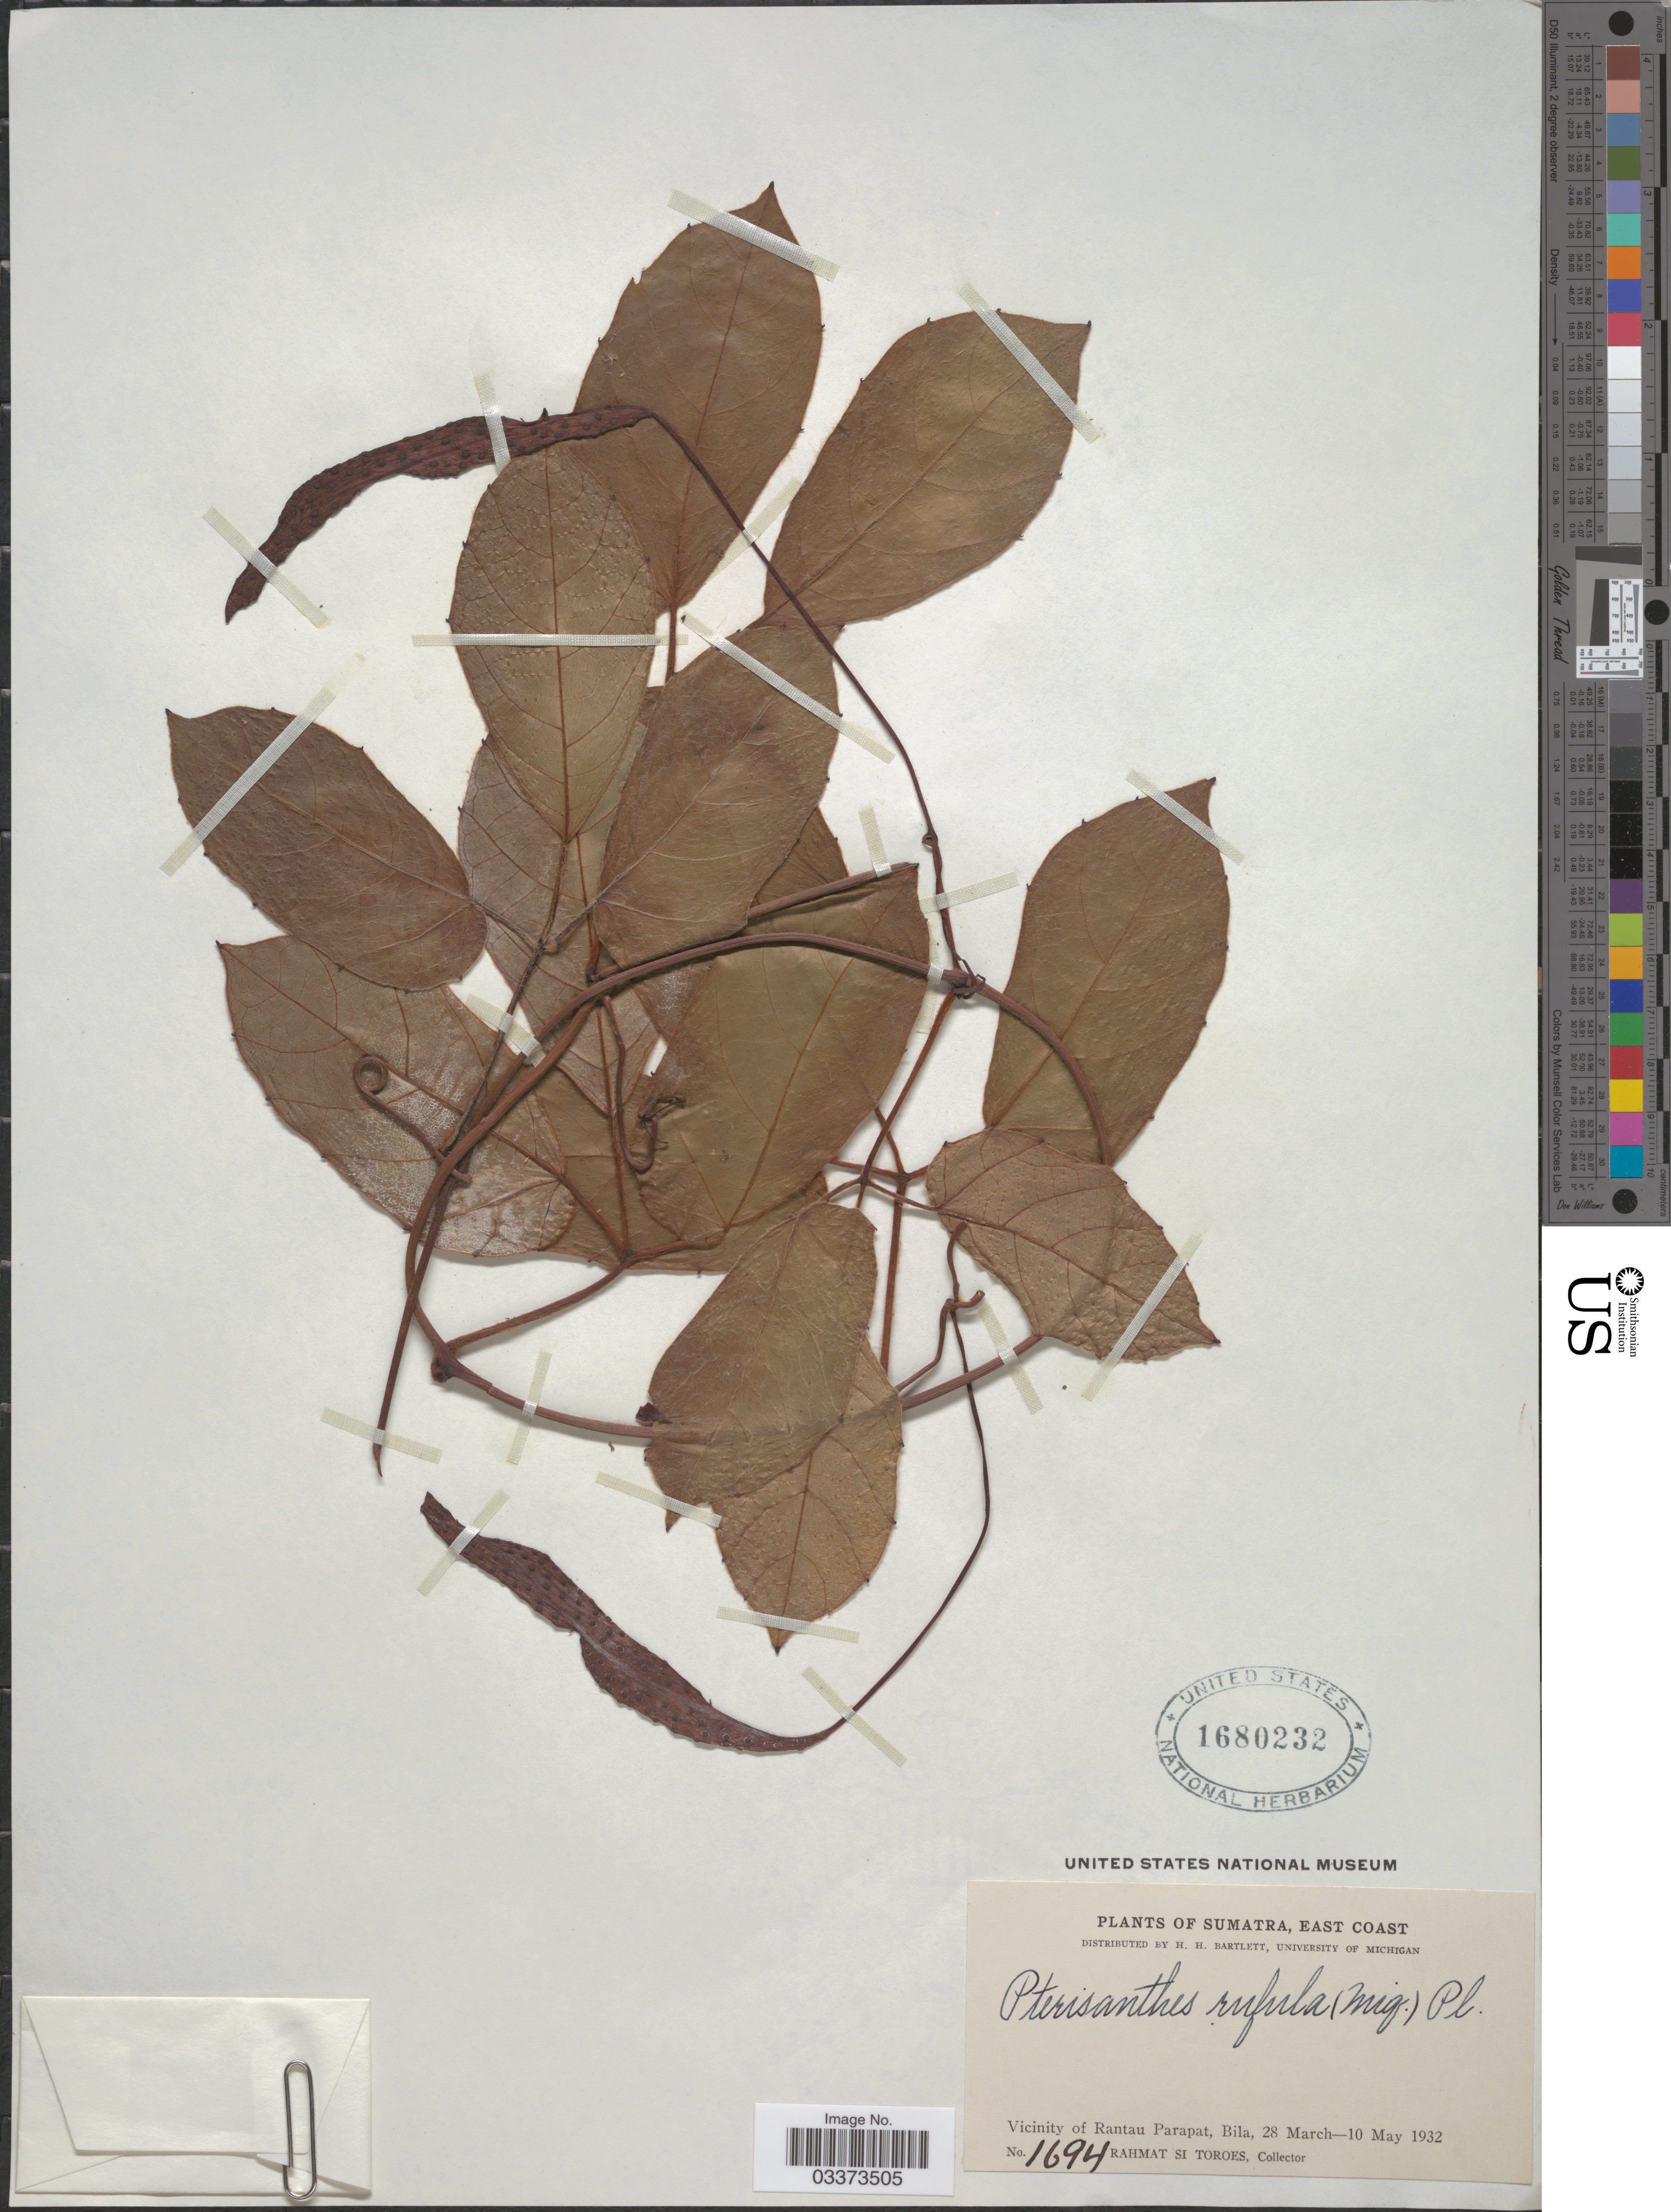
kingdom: Plantae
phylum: Tracheophyta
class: Magnoliopsida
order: Vitales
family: Vitaceae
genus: Pterisanthes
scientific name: Pterisanthes rufula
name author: (Miq.) Planch.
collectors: Rahmat Si Boeea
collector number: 1694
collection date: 1932-03-28/1932-05-10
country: Indonesia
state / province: Sumatra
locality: East Coast. Vicinity of Rantau Parapat, Bila.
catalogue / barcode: US 1680232